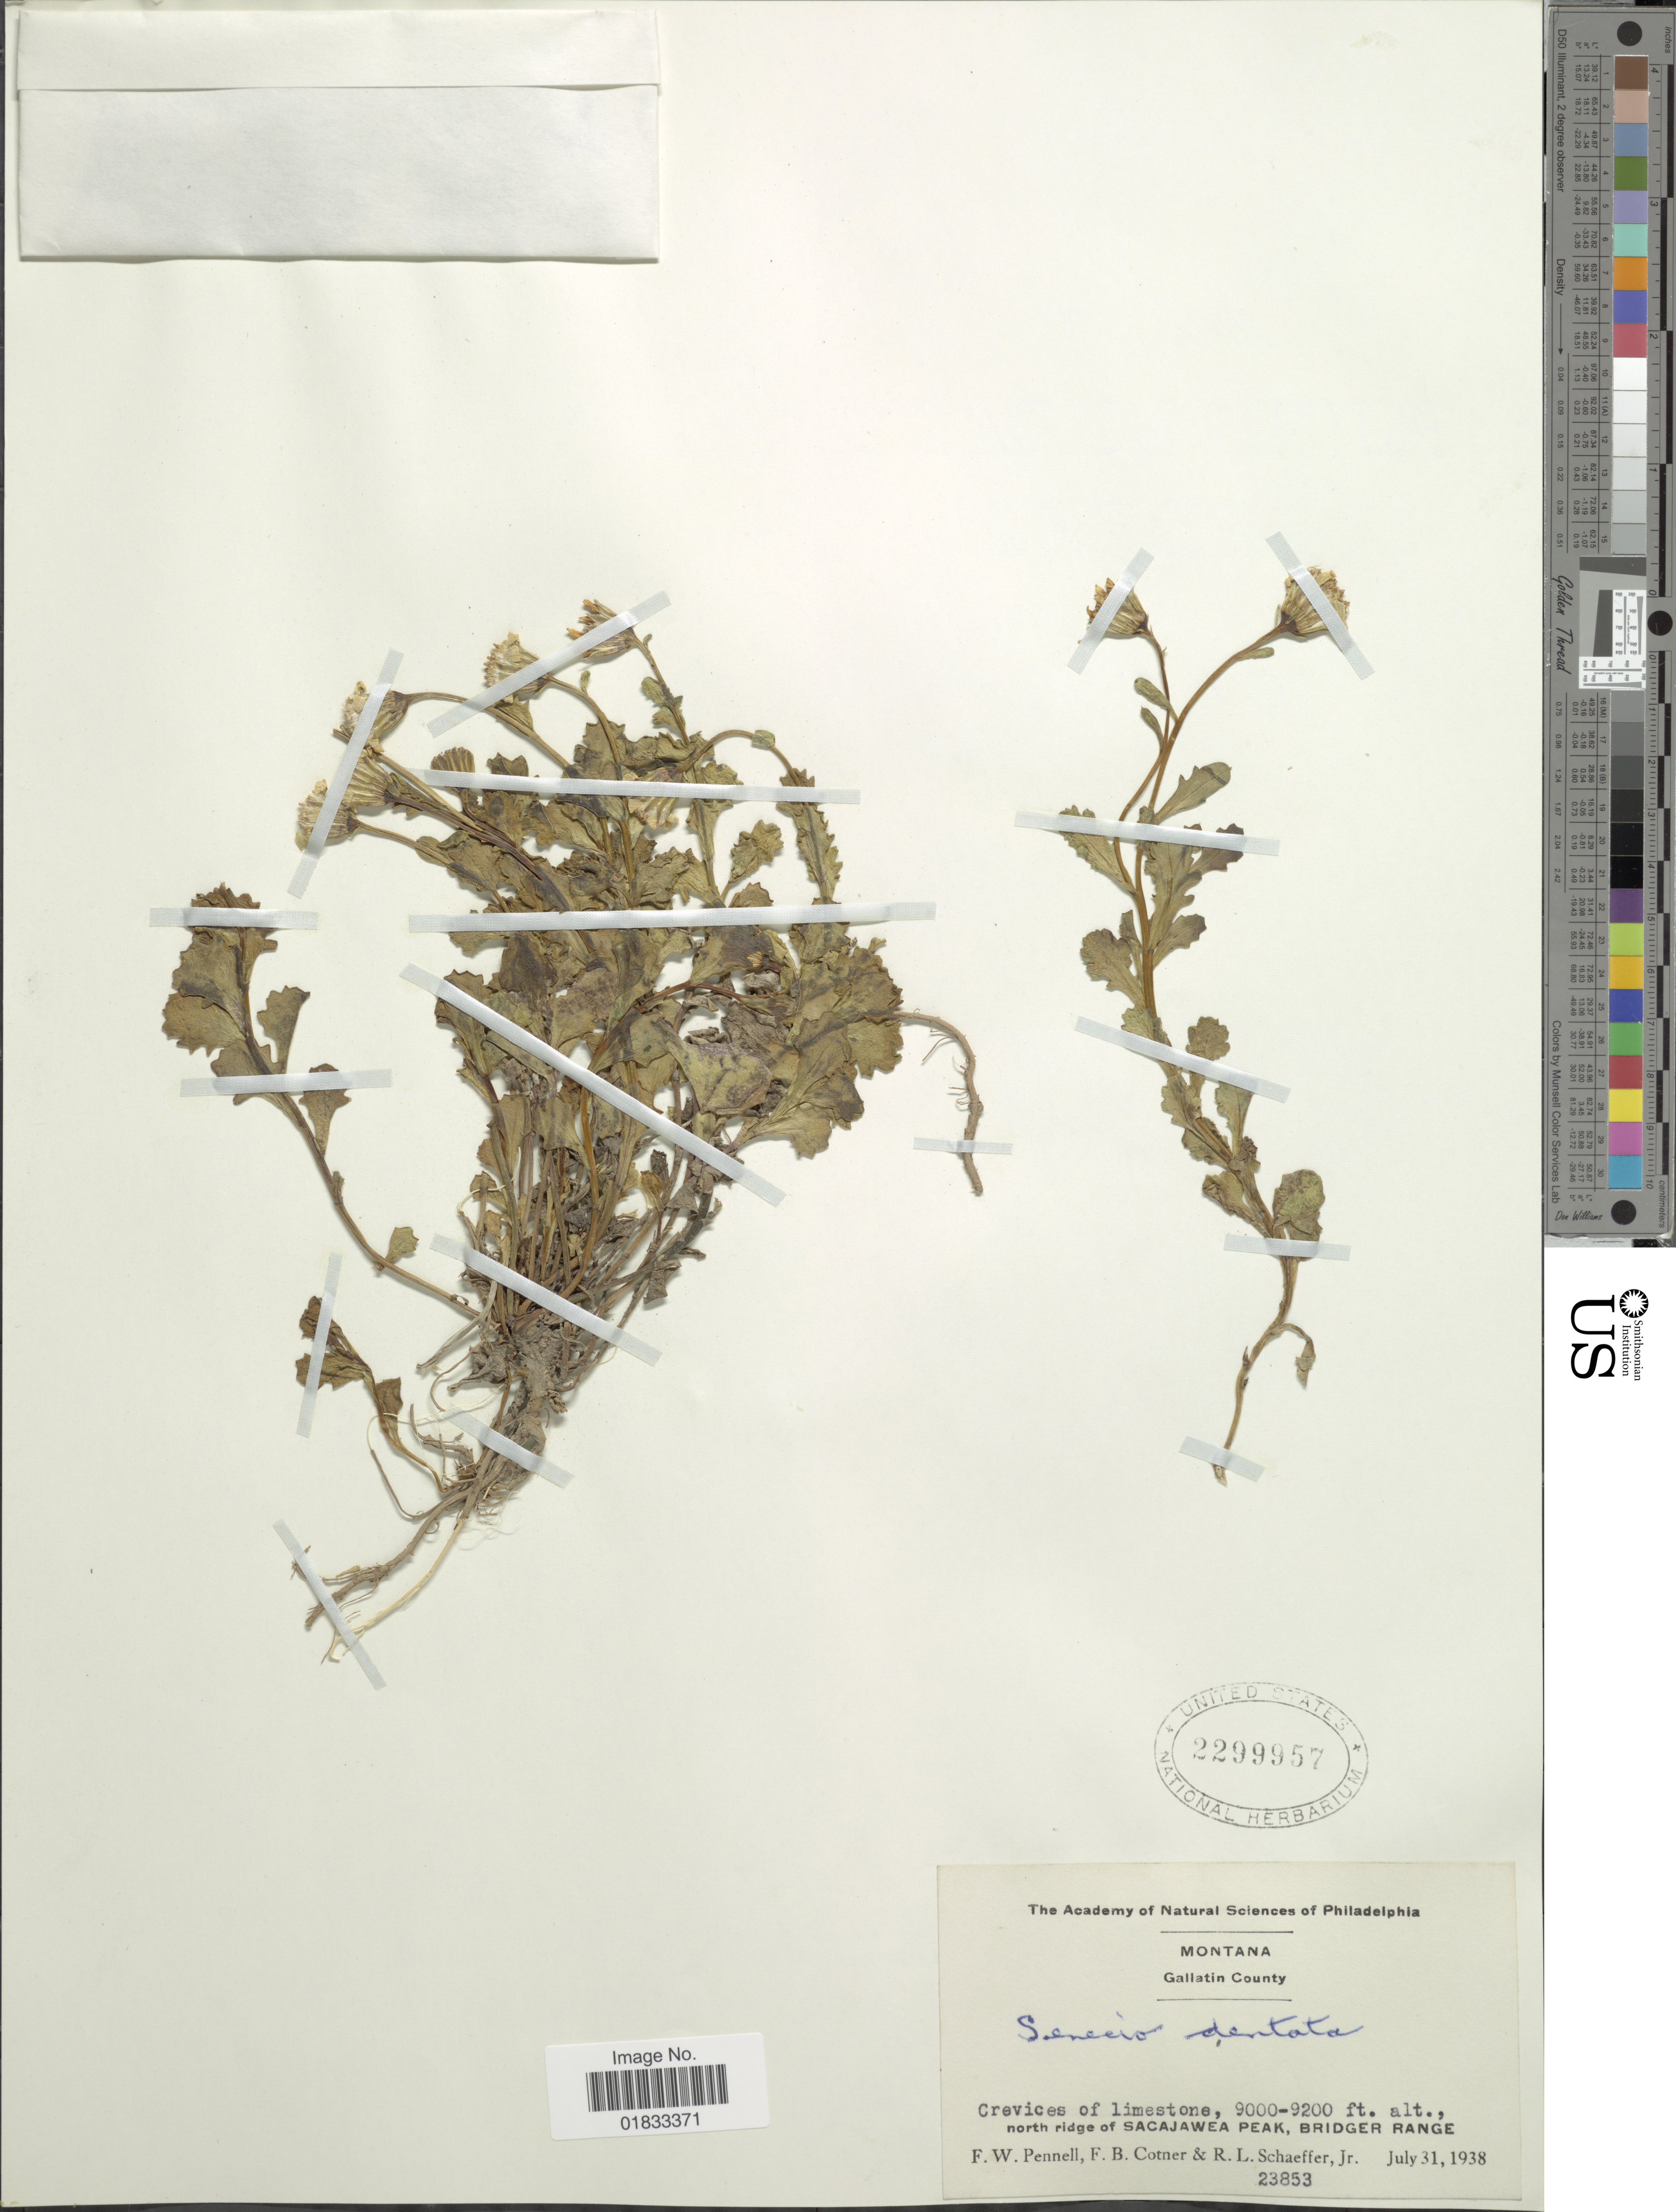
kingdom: Plantae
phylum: Tracheophyta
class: Magnoliopsida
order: Asterales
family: Asteraceae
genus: Senecio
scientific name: Senecio dentatus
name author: Jacq.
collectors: F. W. Pennell, F. Cotner & R. L. Schaeffer Jr.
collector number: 23853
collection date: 1938-07-31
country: United States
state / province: Montana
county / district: Gallatin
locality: N ridge of Sacajawea Peak, Bridger Range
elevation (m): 2743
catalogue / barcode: US 229957